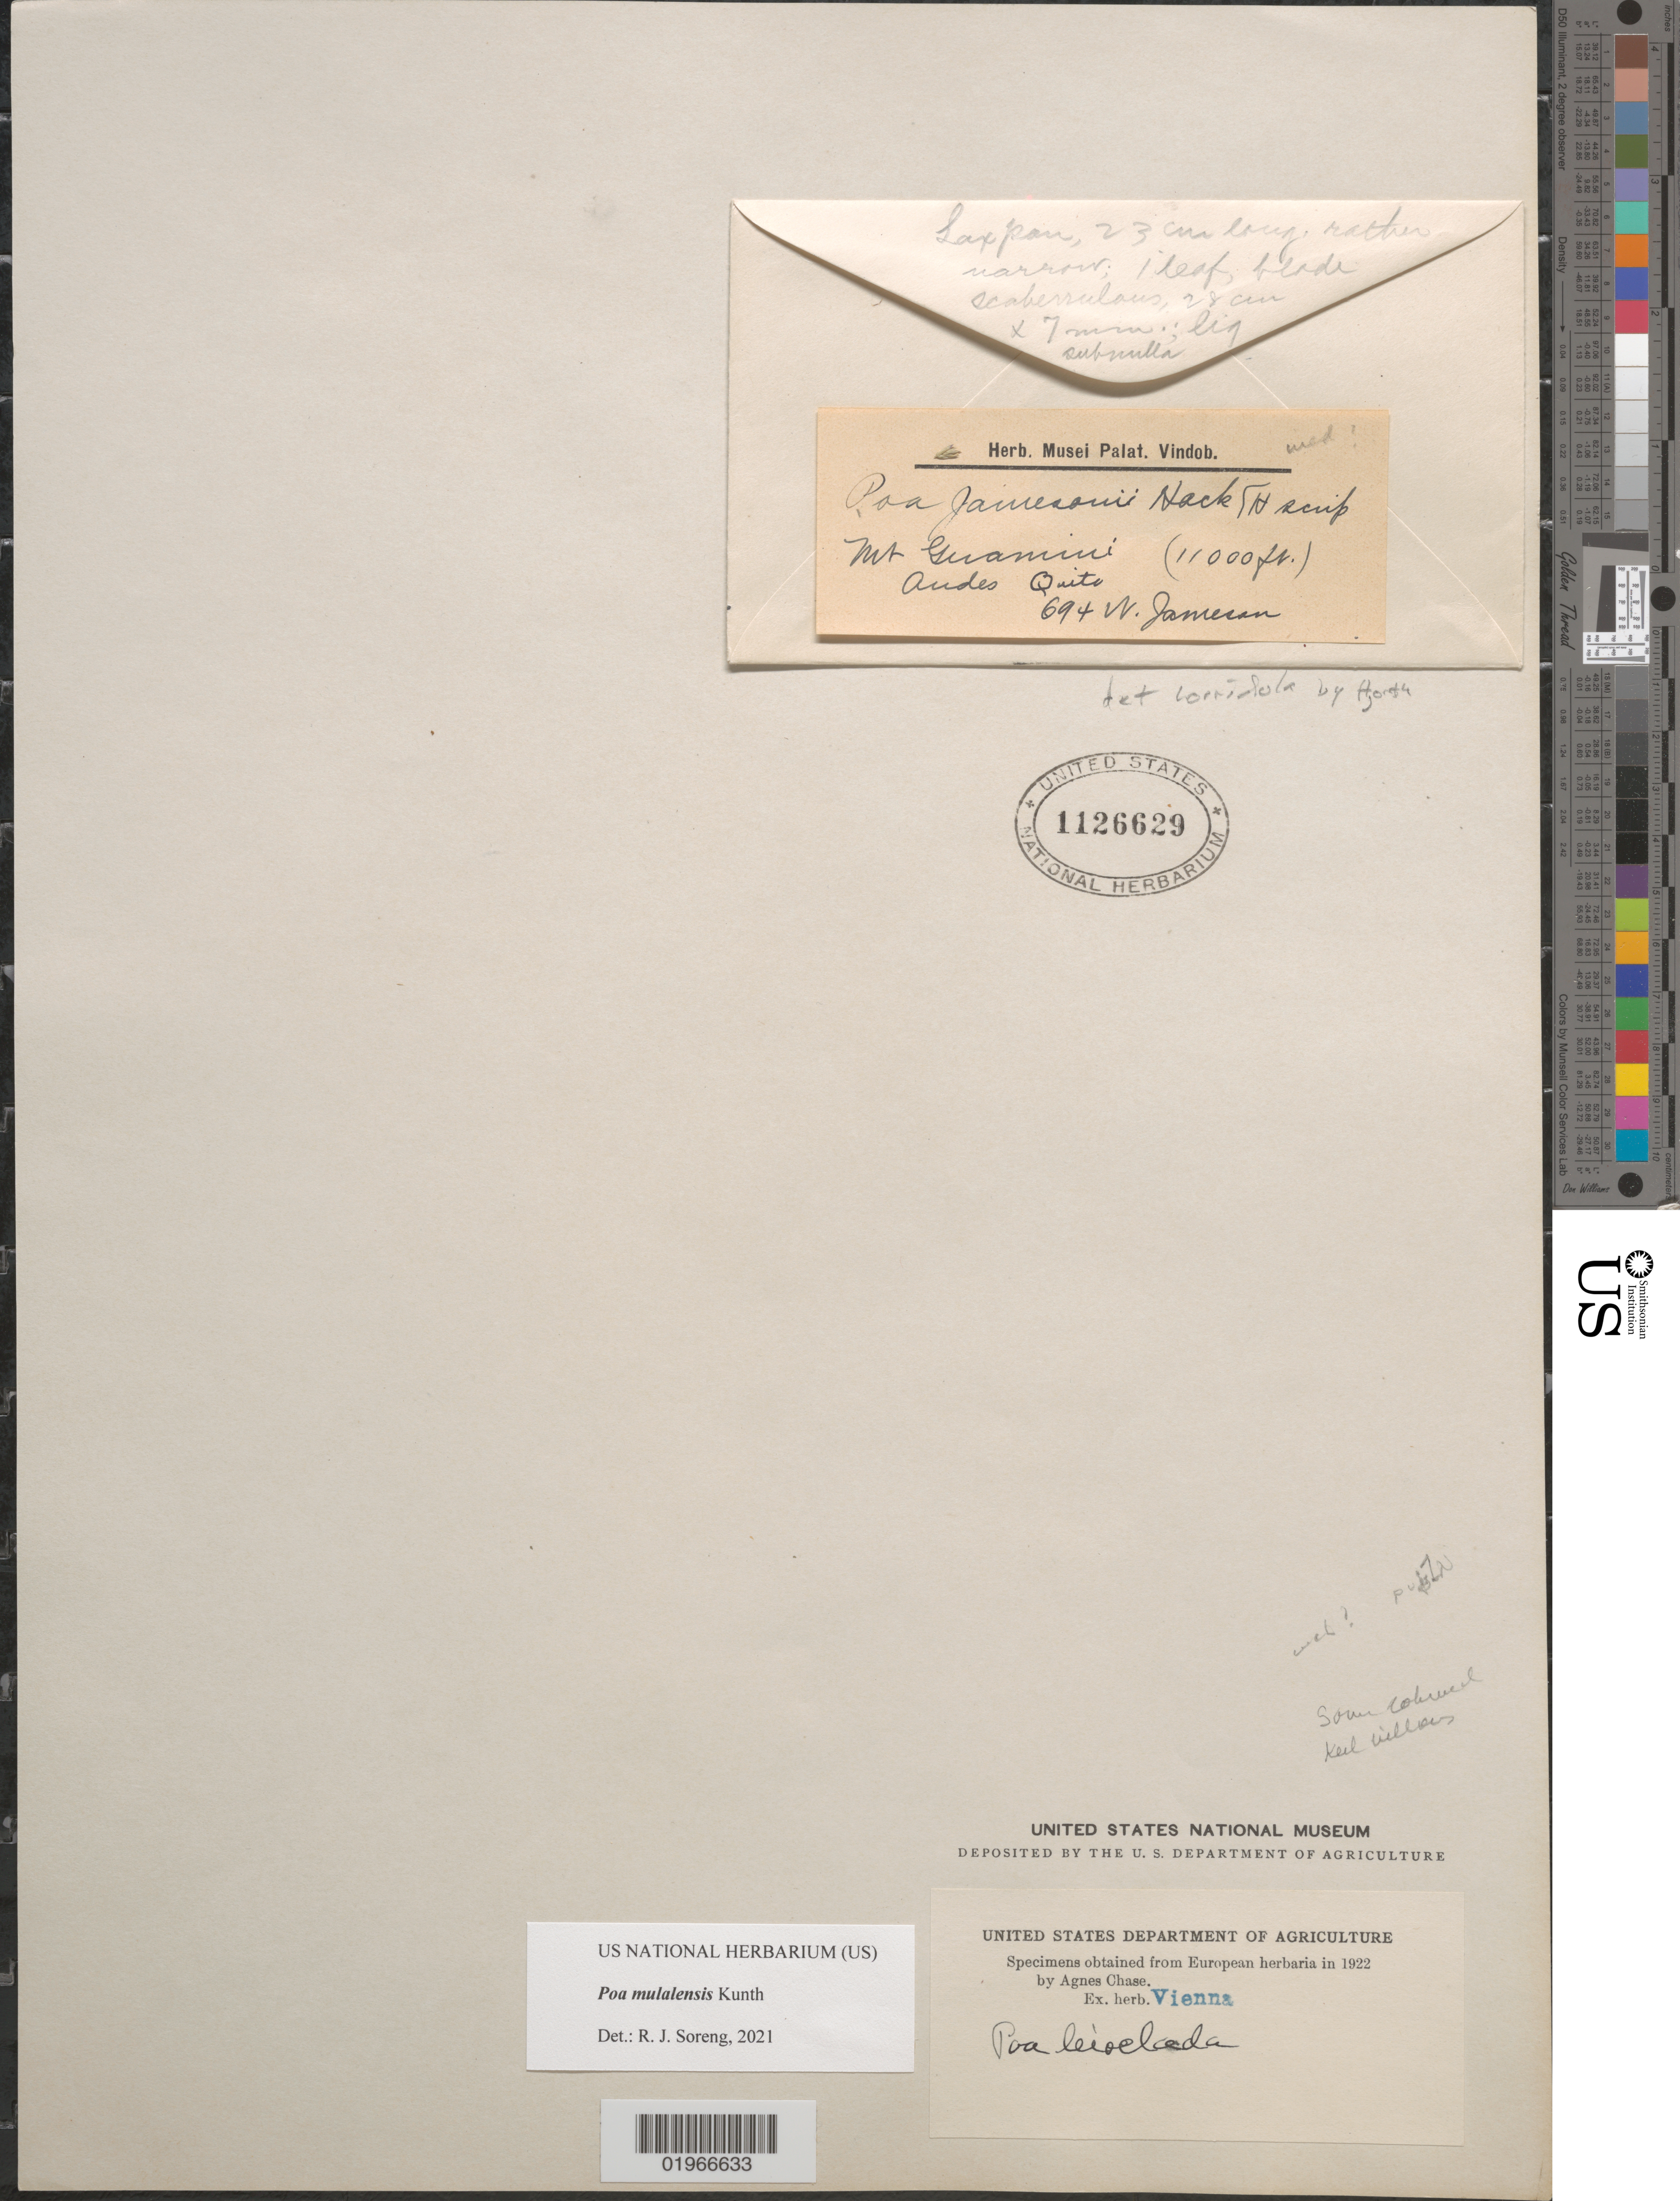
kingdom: Plantae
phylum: Tracheophyta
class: Liliopsida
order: Poales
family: Poaceae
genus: Poa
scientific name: Poa leioclada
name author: Hack.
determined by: Soreng, Robert J., Research Associate (BOT), Smithsonian Institution - National Museum of Natural History (UNITED STATES)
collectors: W. Jameson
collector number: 69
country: Ecuador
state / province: Pichincha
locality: Mt. Guamini, Andes, Quito.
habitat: Andes.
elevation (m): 3353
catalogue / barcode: US 1126629